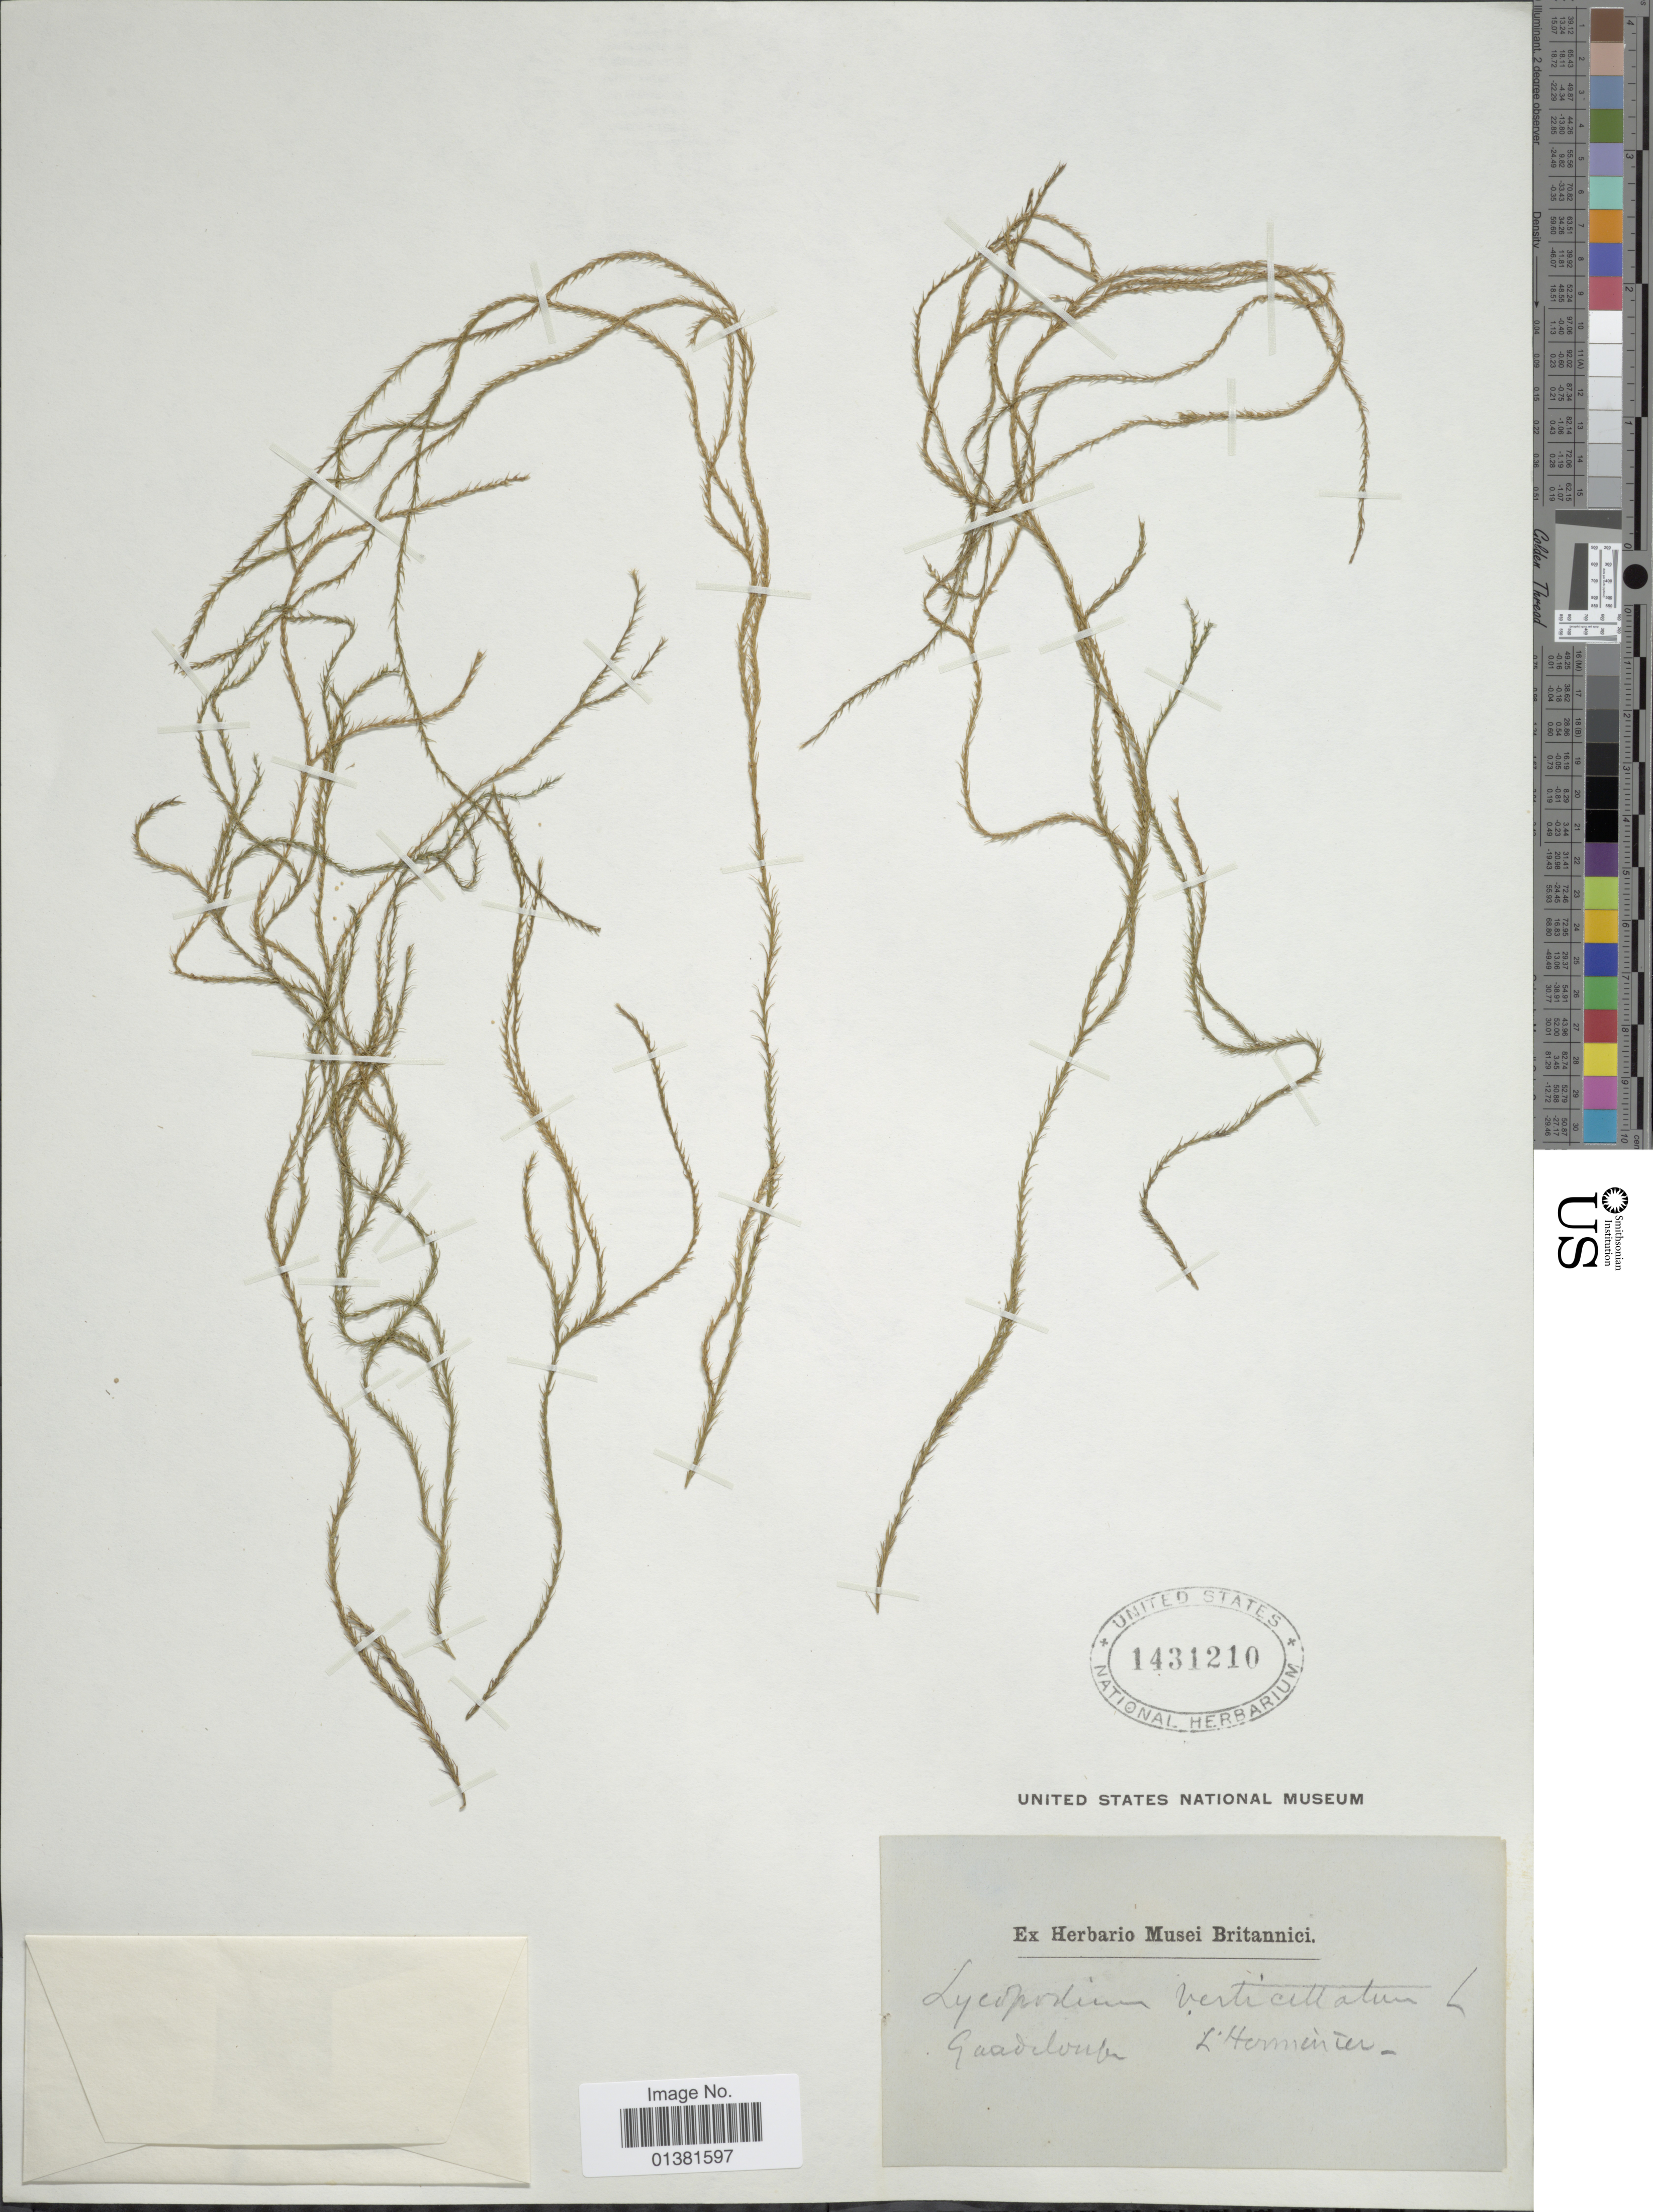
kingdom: Plantae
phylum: Tracheophyta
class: Lycopodiopsida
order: Lycopodiales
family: Lycopodiaceae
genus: Phlegmariurus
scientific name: Phlegmariurus filiformis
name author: (Sw.) W.H. Wagner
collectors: -. L'Herminier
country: Guadeloupe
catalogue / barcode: US 1431210